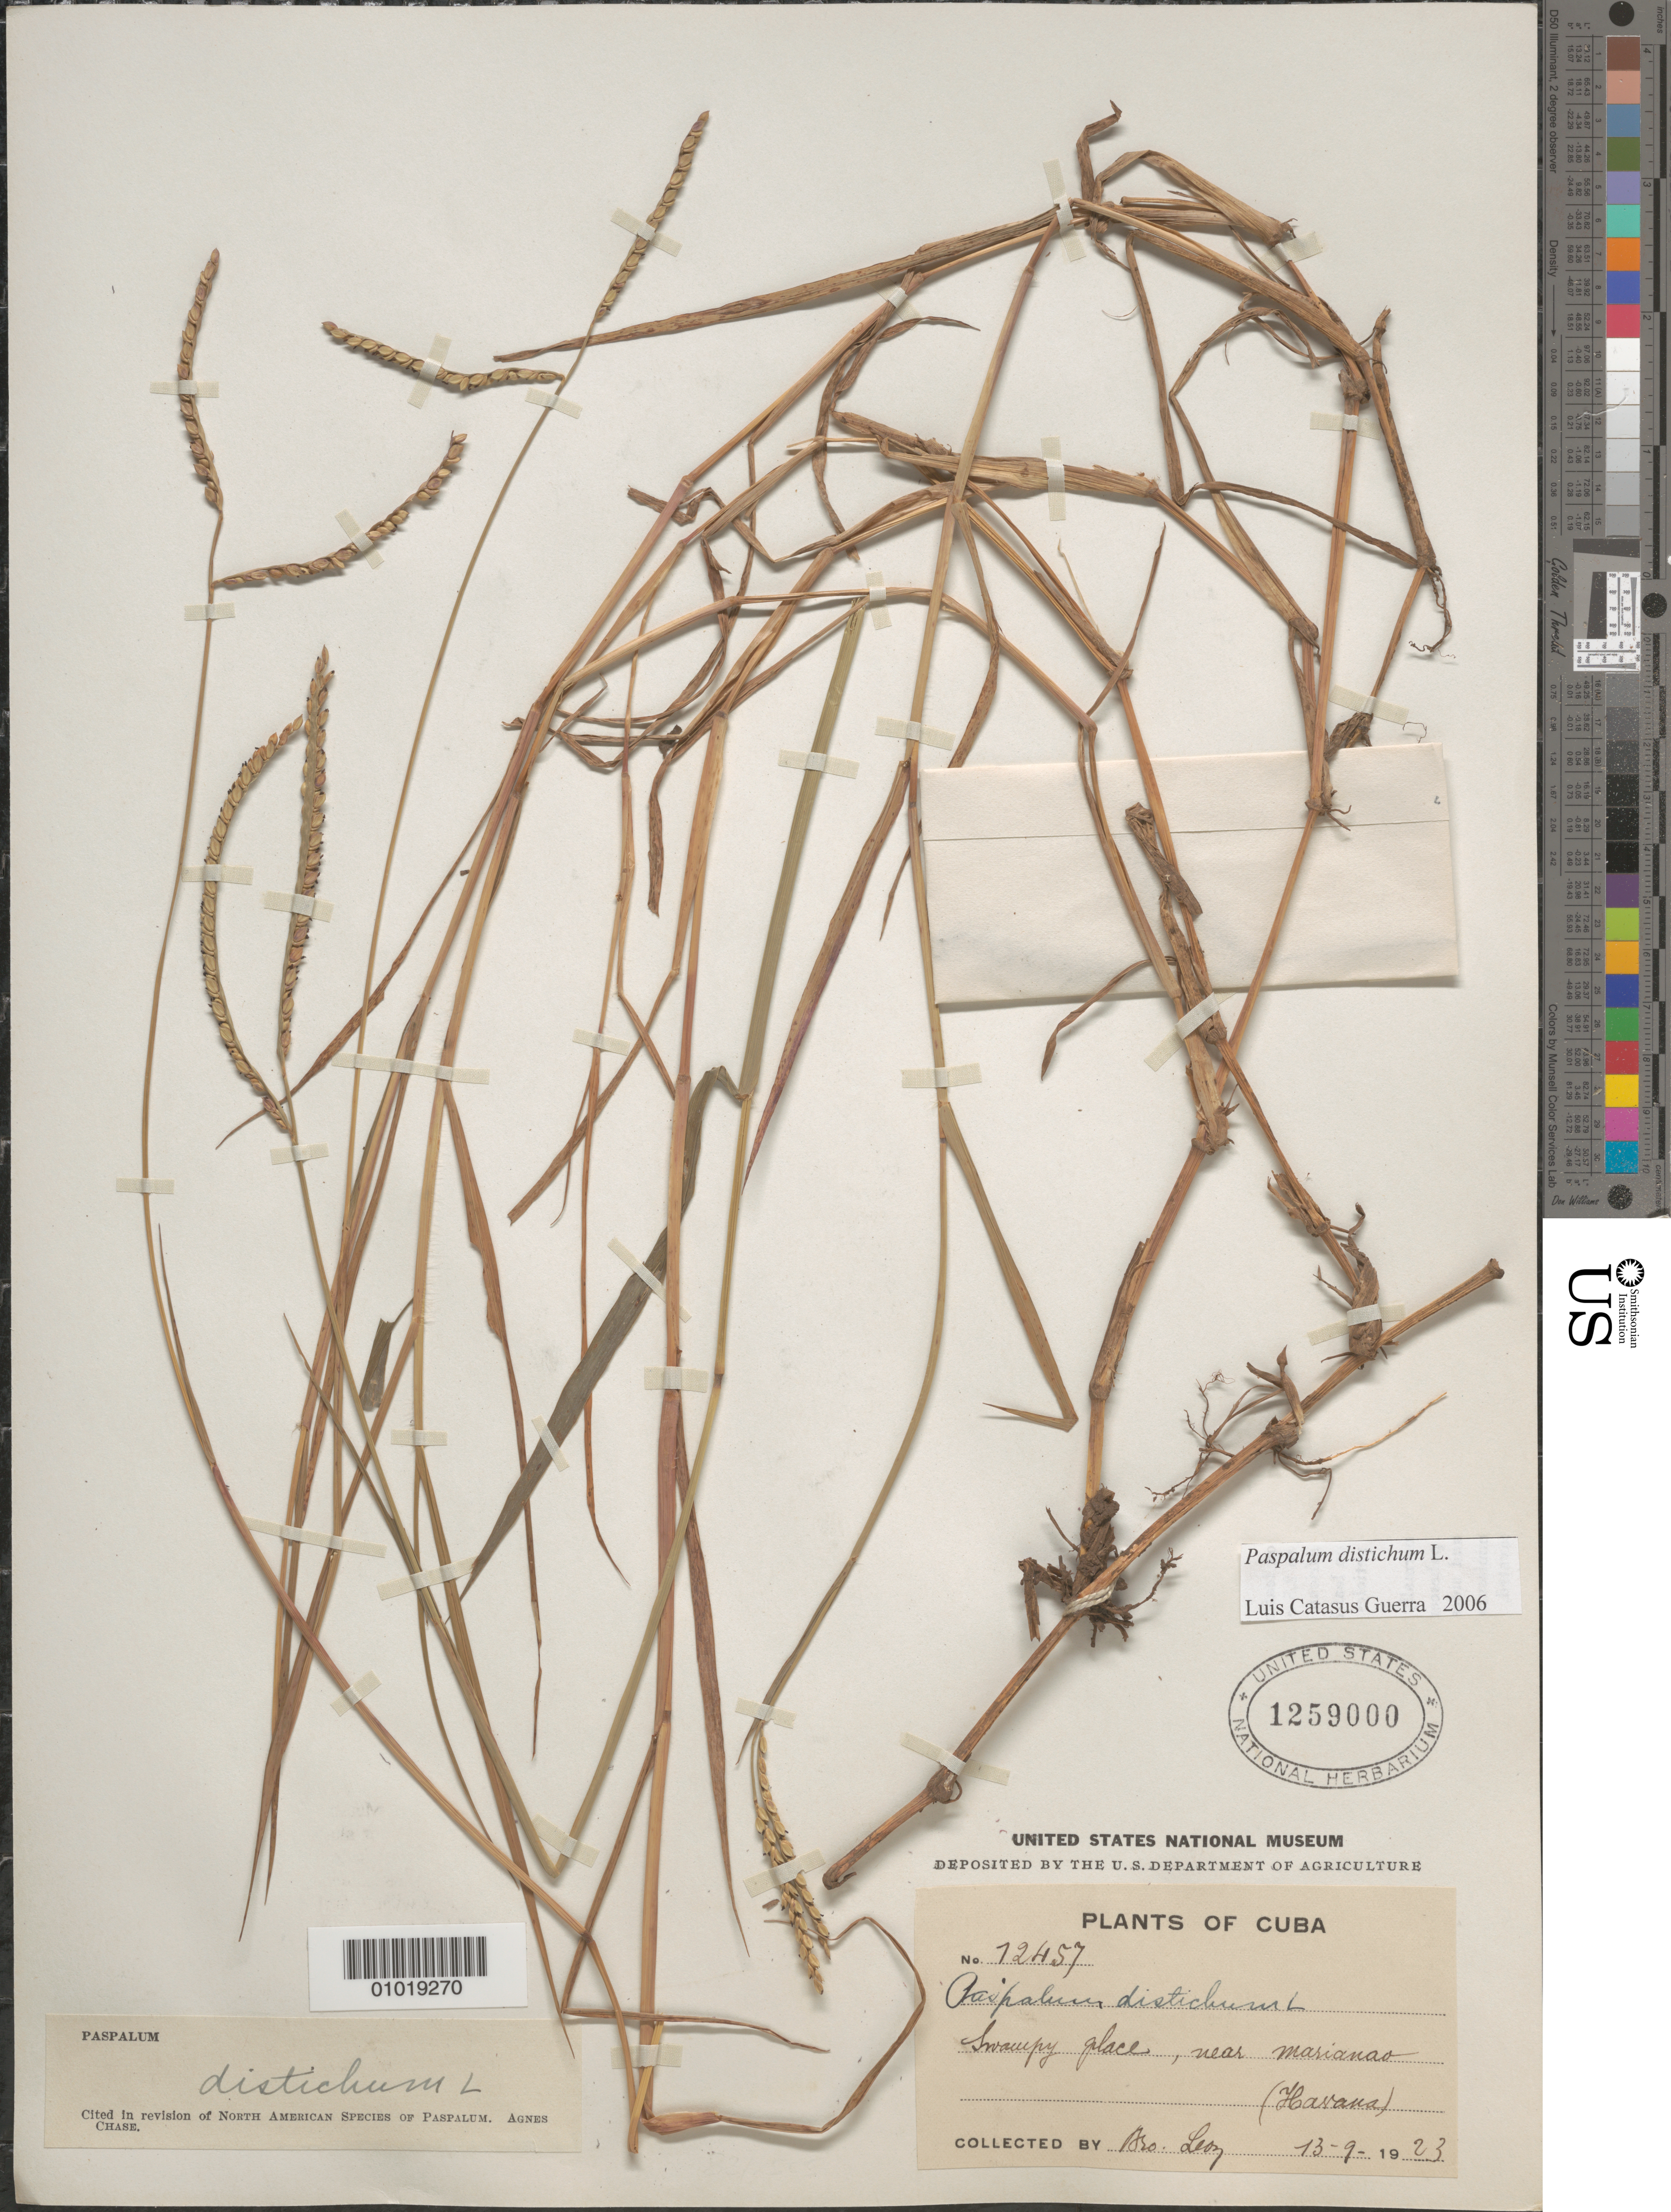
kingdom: Plantae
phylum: Tracheophyta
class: Liliopsida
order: Poales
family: Poaceae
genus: Paspalum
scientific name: Paspalum distichum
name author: L.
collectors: Bro. León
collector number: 72457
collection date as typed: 13 Sep 1923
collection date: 1923-09-13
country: Cuba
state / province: La Habana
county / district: Municipio Playa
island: Cuba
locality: Near Marianao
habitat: Swampy place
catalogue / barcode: US 1259000